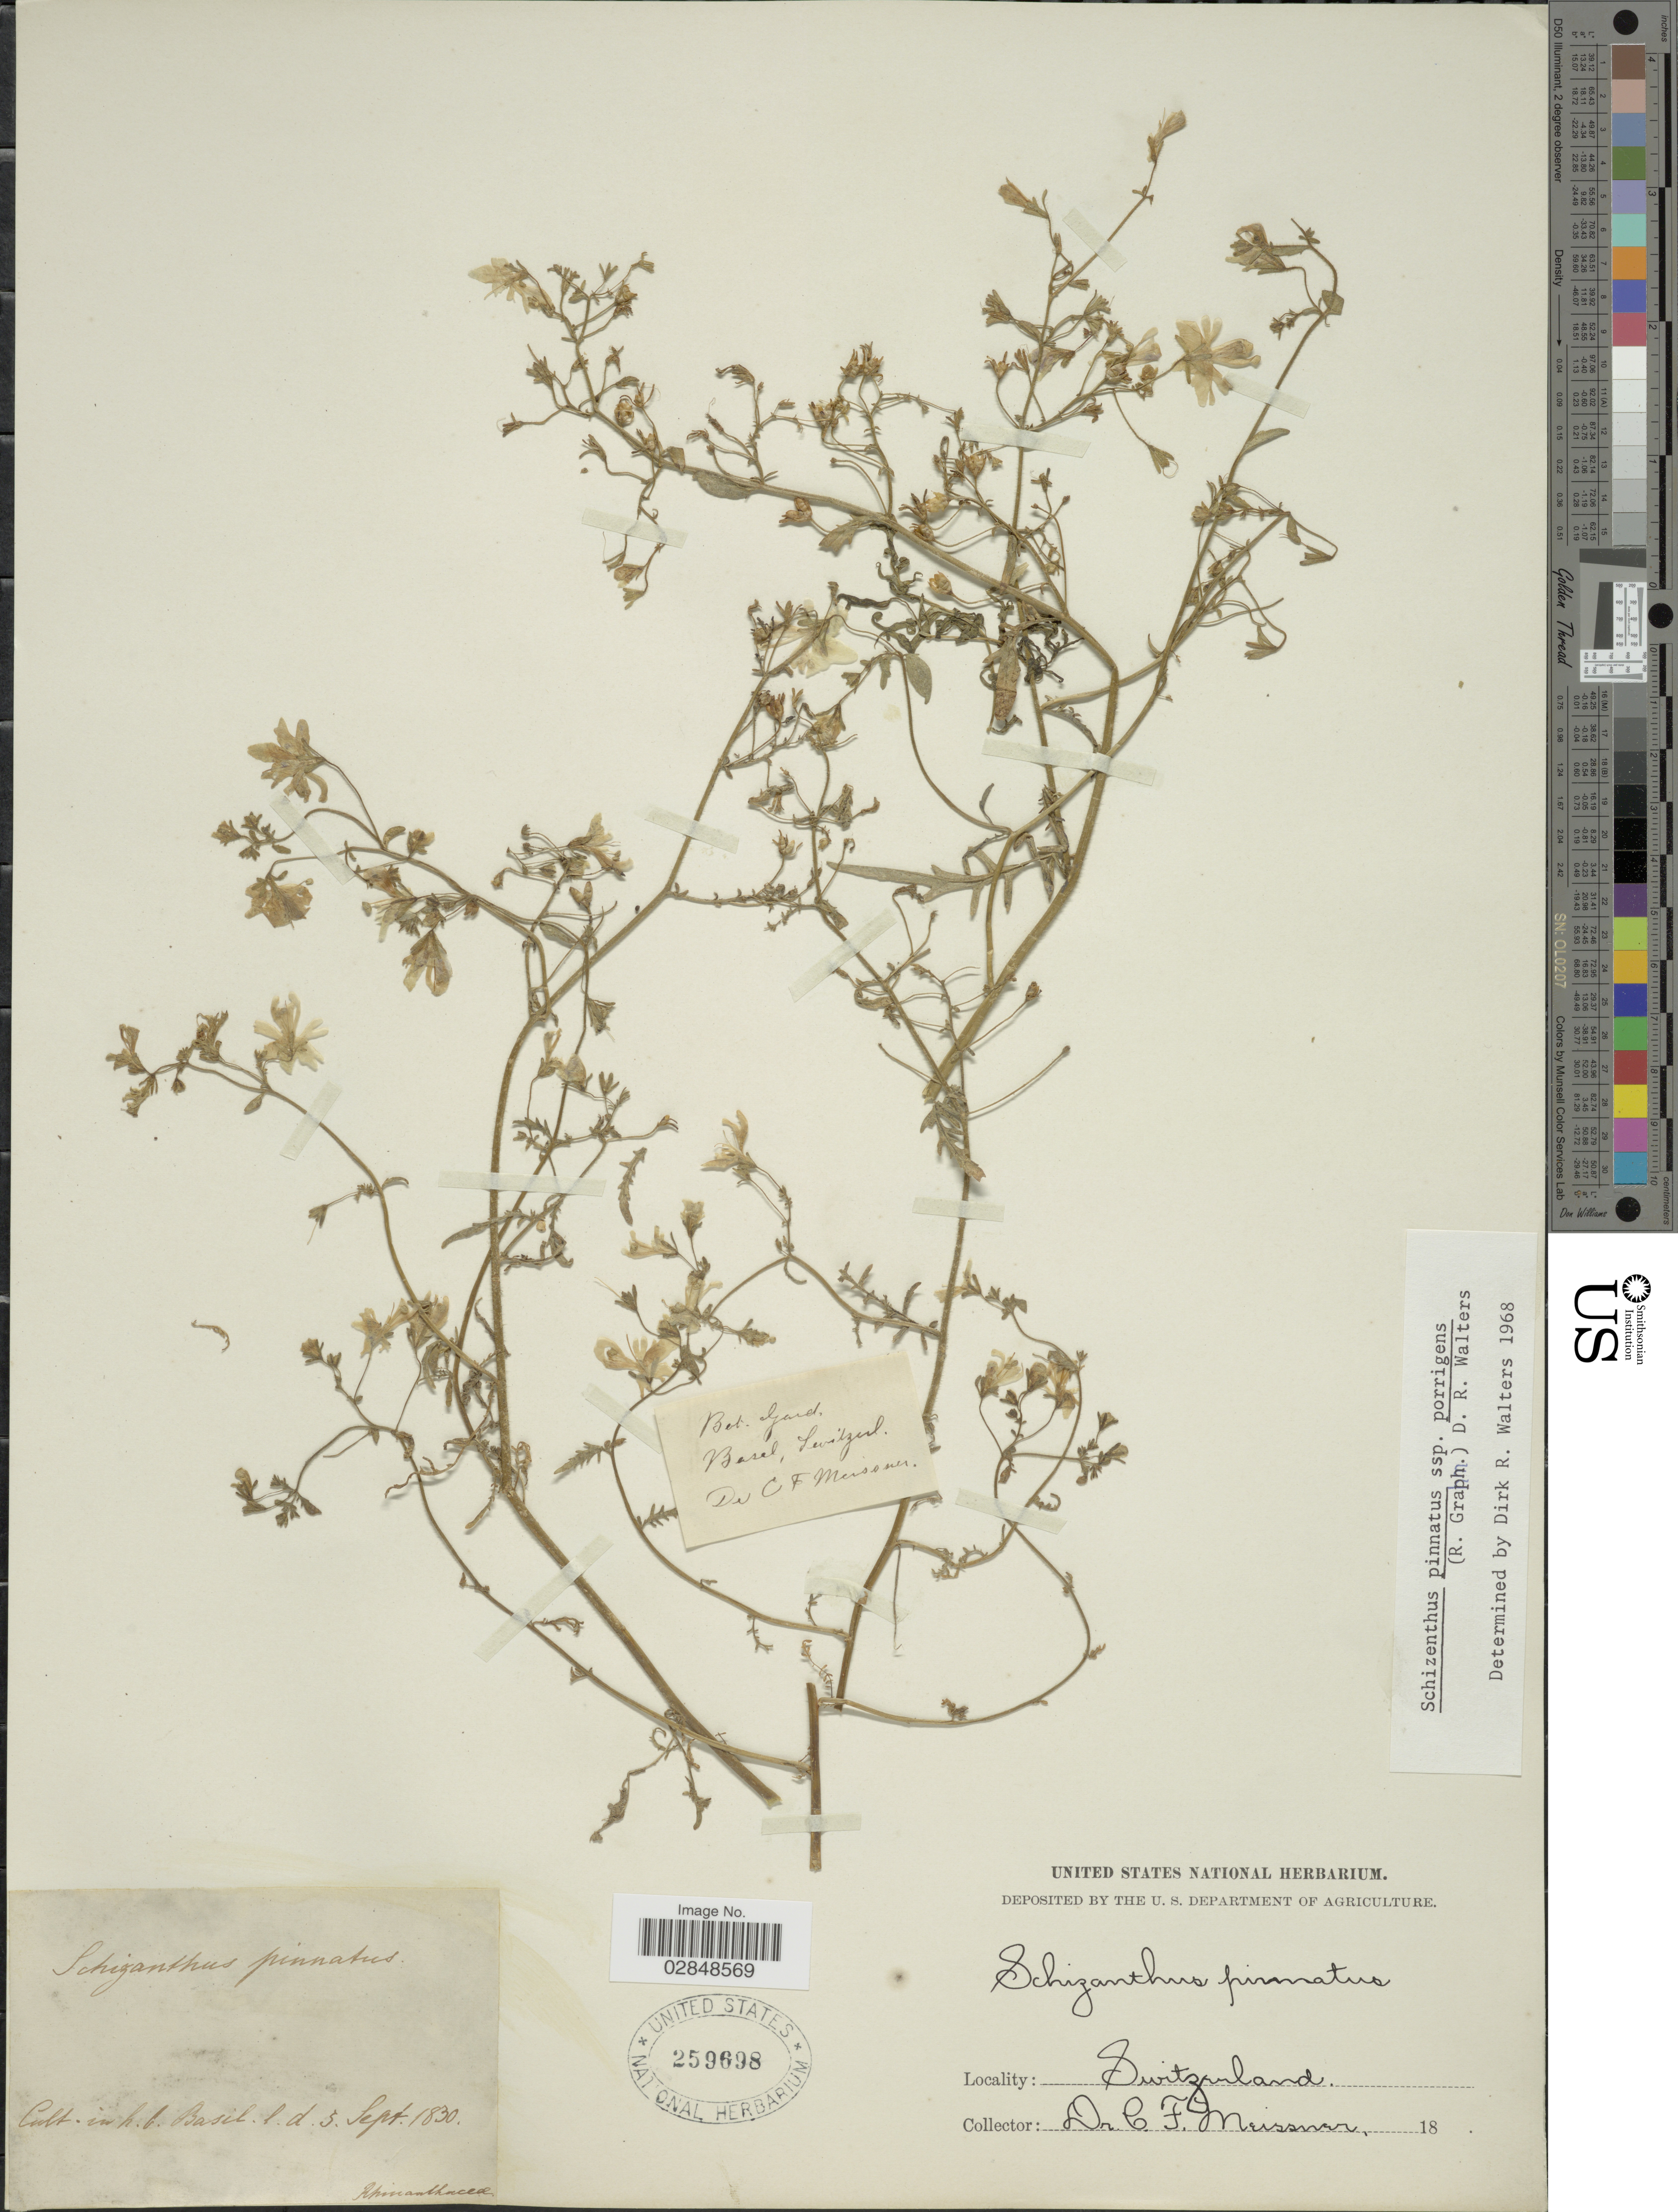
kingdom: Plantae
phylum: Tracheophyta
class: Magnoliopsida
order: Solanales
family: Solanaceae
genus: Schizanthus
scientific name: Schizanthus porrigens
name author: Graham ex Hook.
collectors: C. F. W. Meissner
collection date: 1830-09-05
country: Switzerland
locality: In h.b. Basil.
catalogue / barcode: US 259698